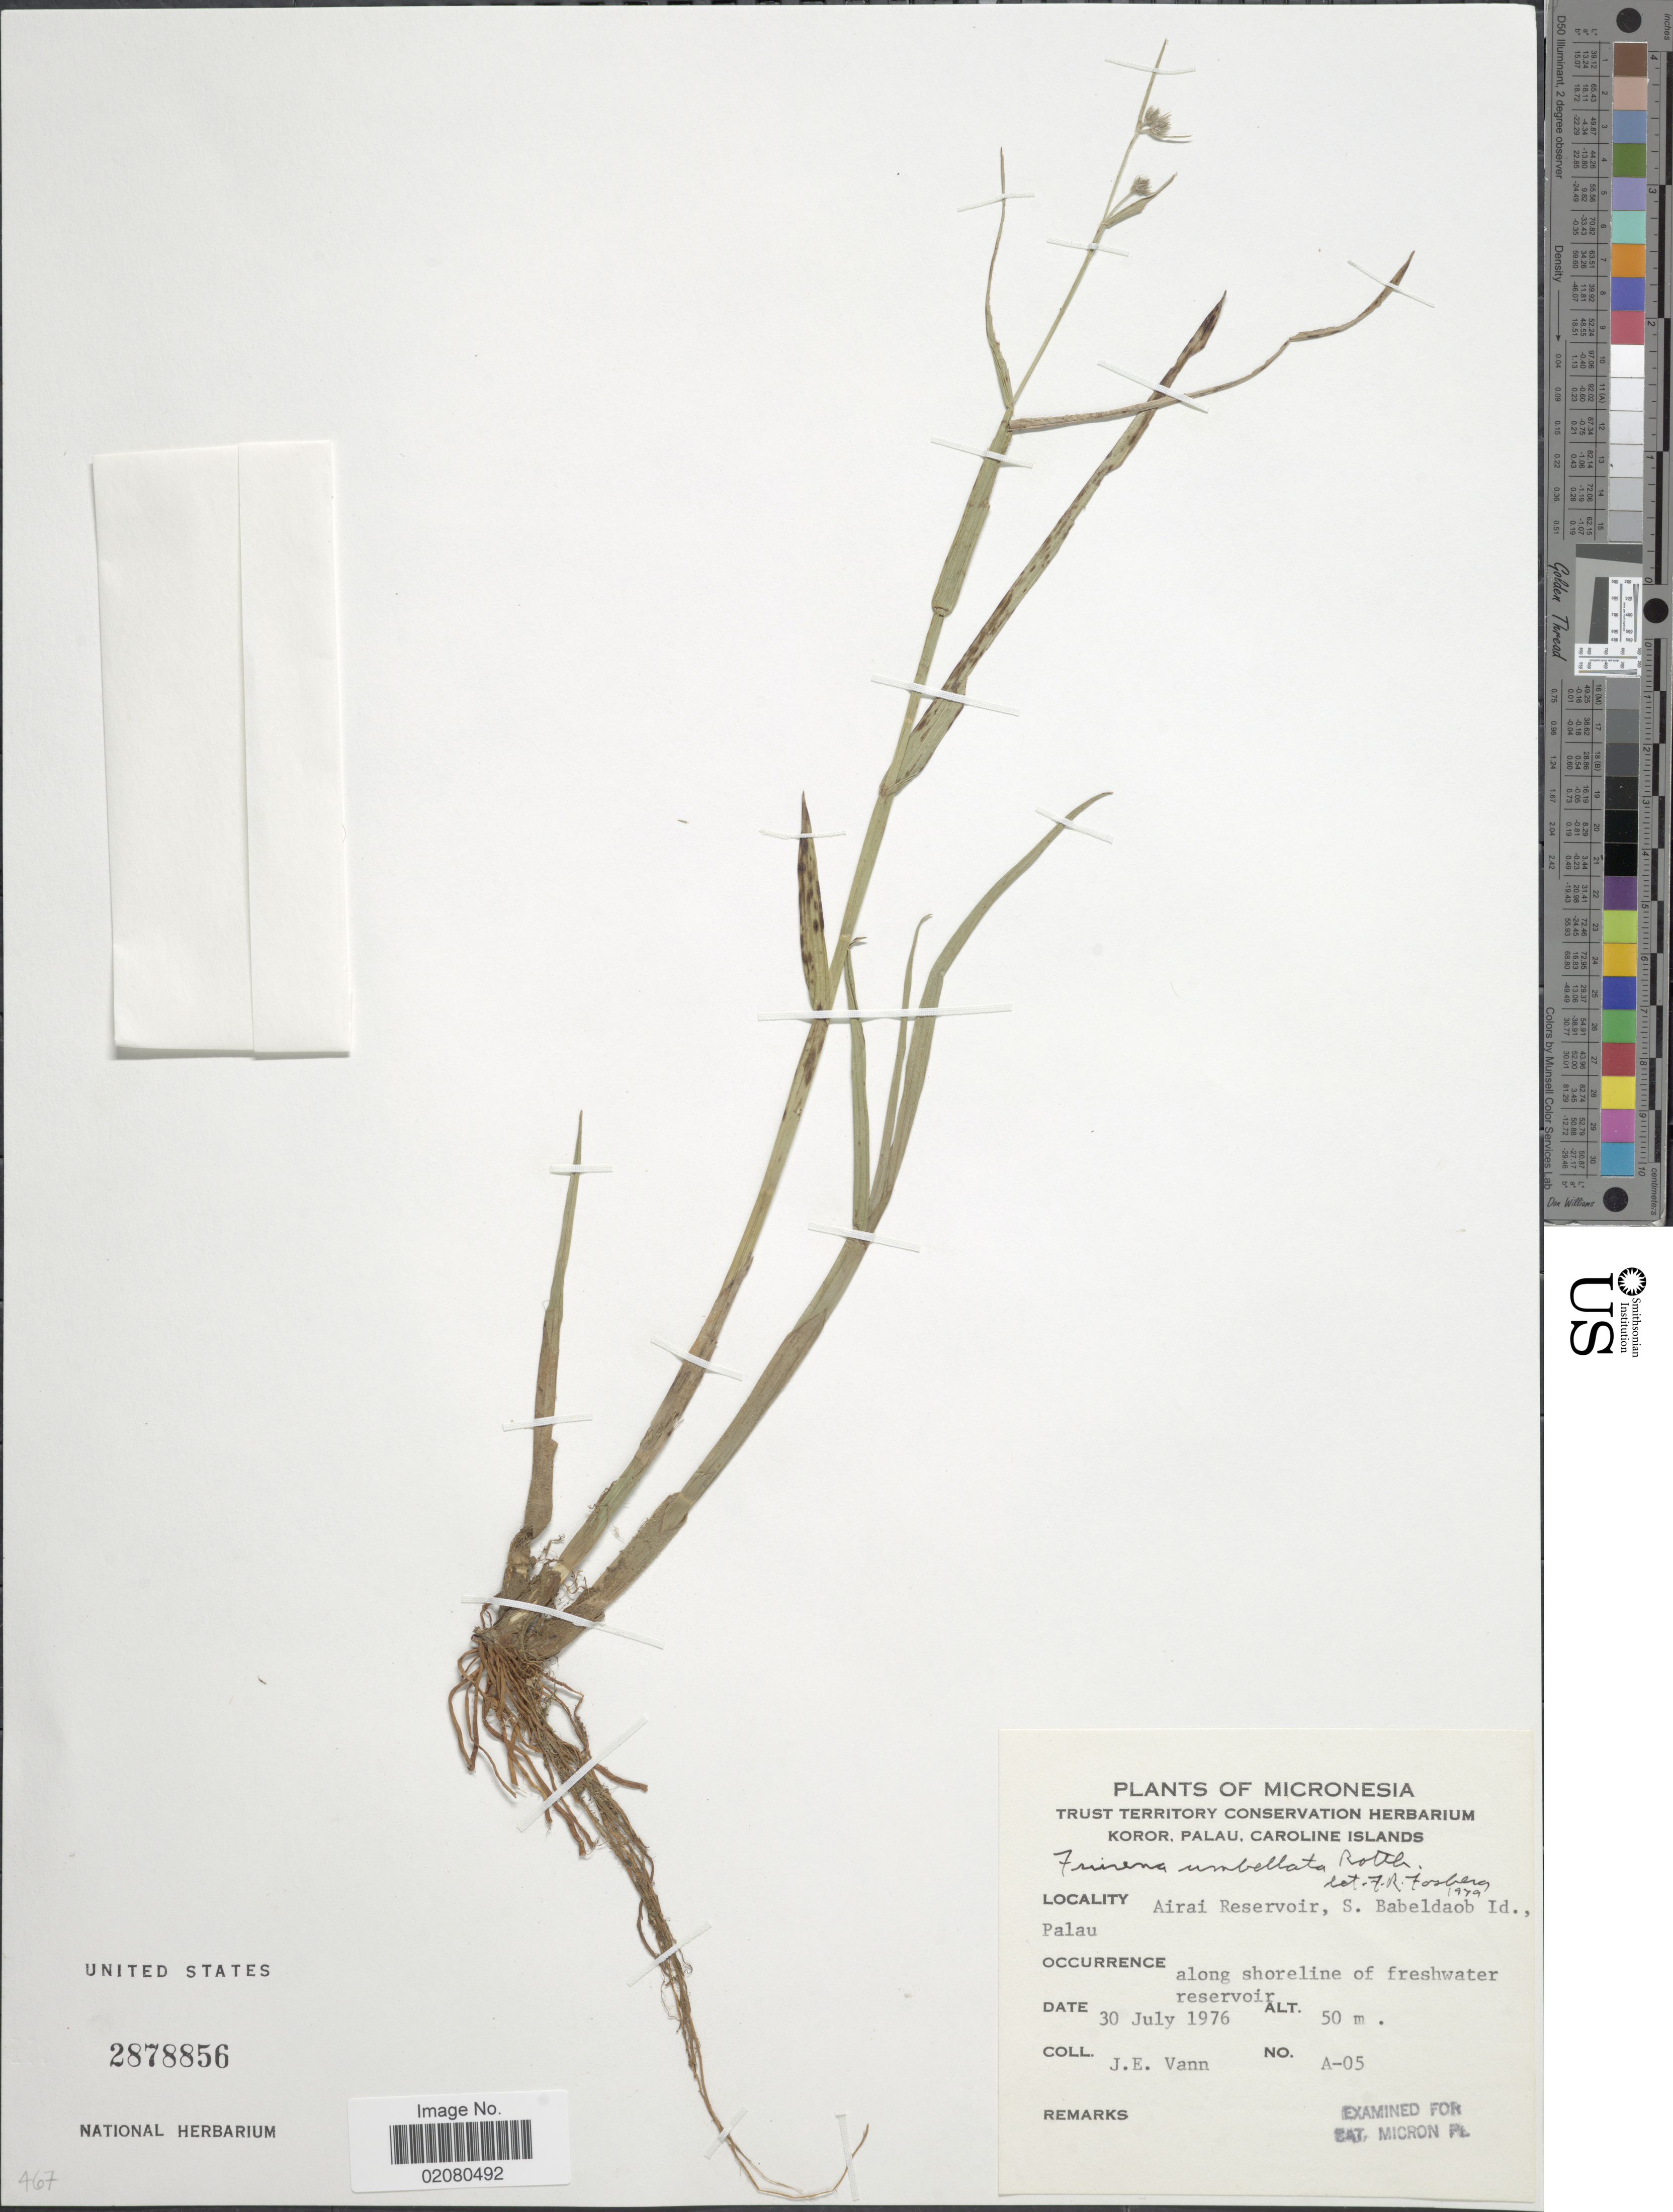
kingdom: Plantae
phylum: Tracheophyta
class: Liliopsida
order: Poales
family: Cyperaceae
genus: Fuirena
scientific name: Fuirena umbellata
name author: Rottb.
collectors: J. Vann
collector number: A-05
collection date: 1976-07-30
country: Palau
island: Babeldaob [Babelthuap]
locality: Micronesia, Airai Reservoir, S. Babeldaob Id., Palau, along shoreline of freshwater reservoir.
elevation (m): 50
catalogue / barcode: US 2878856